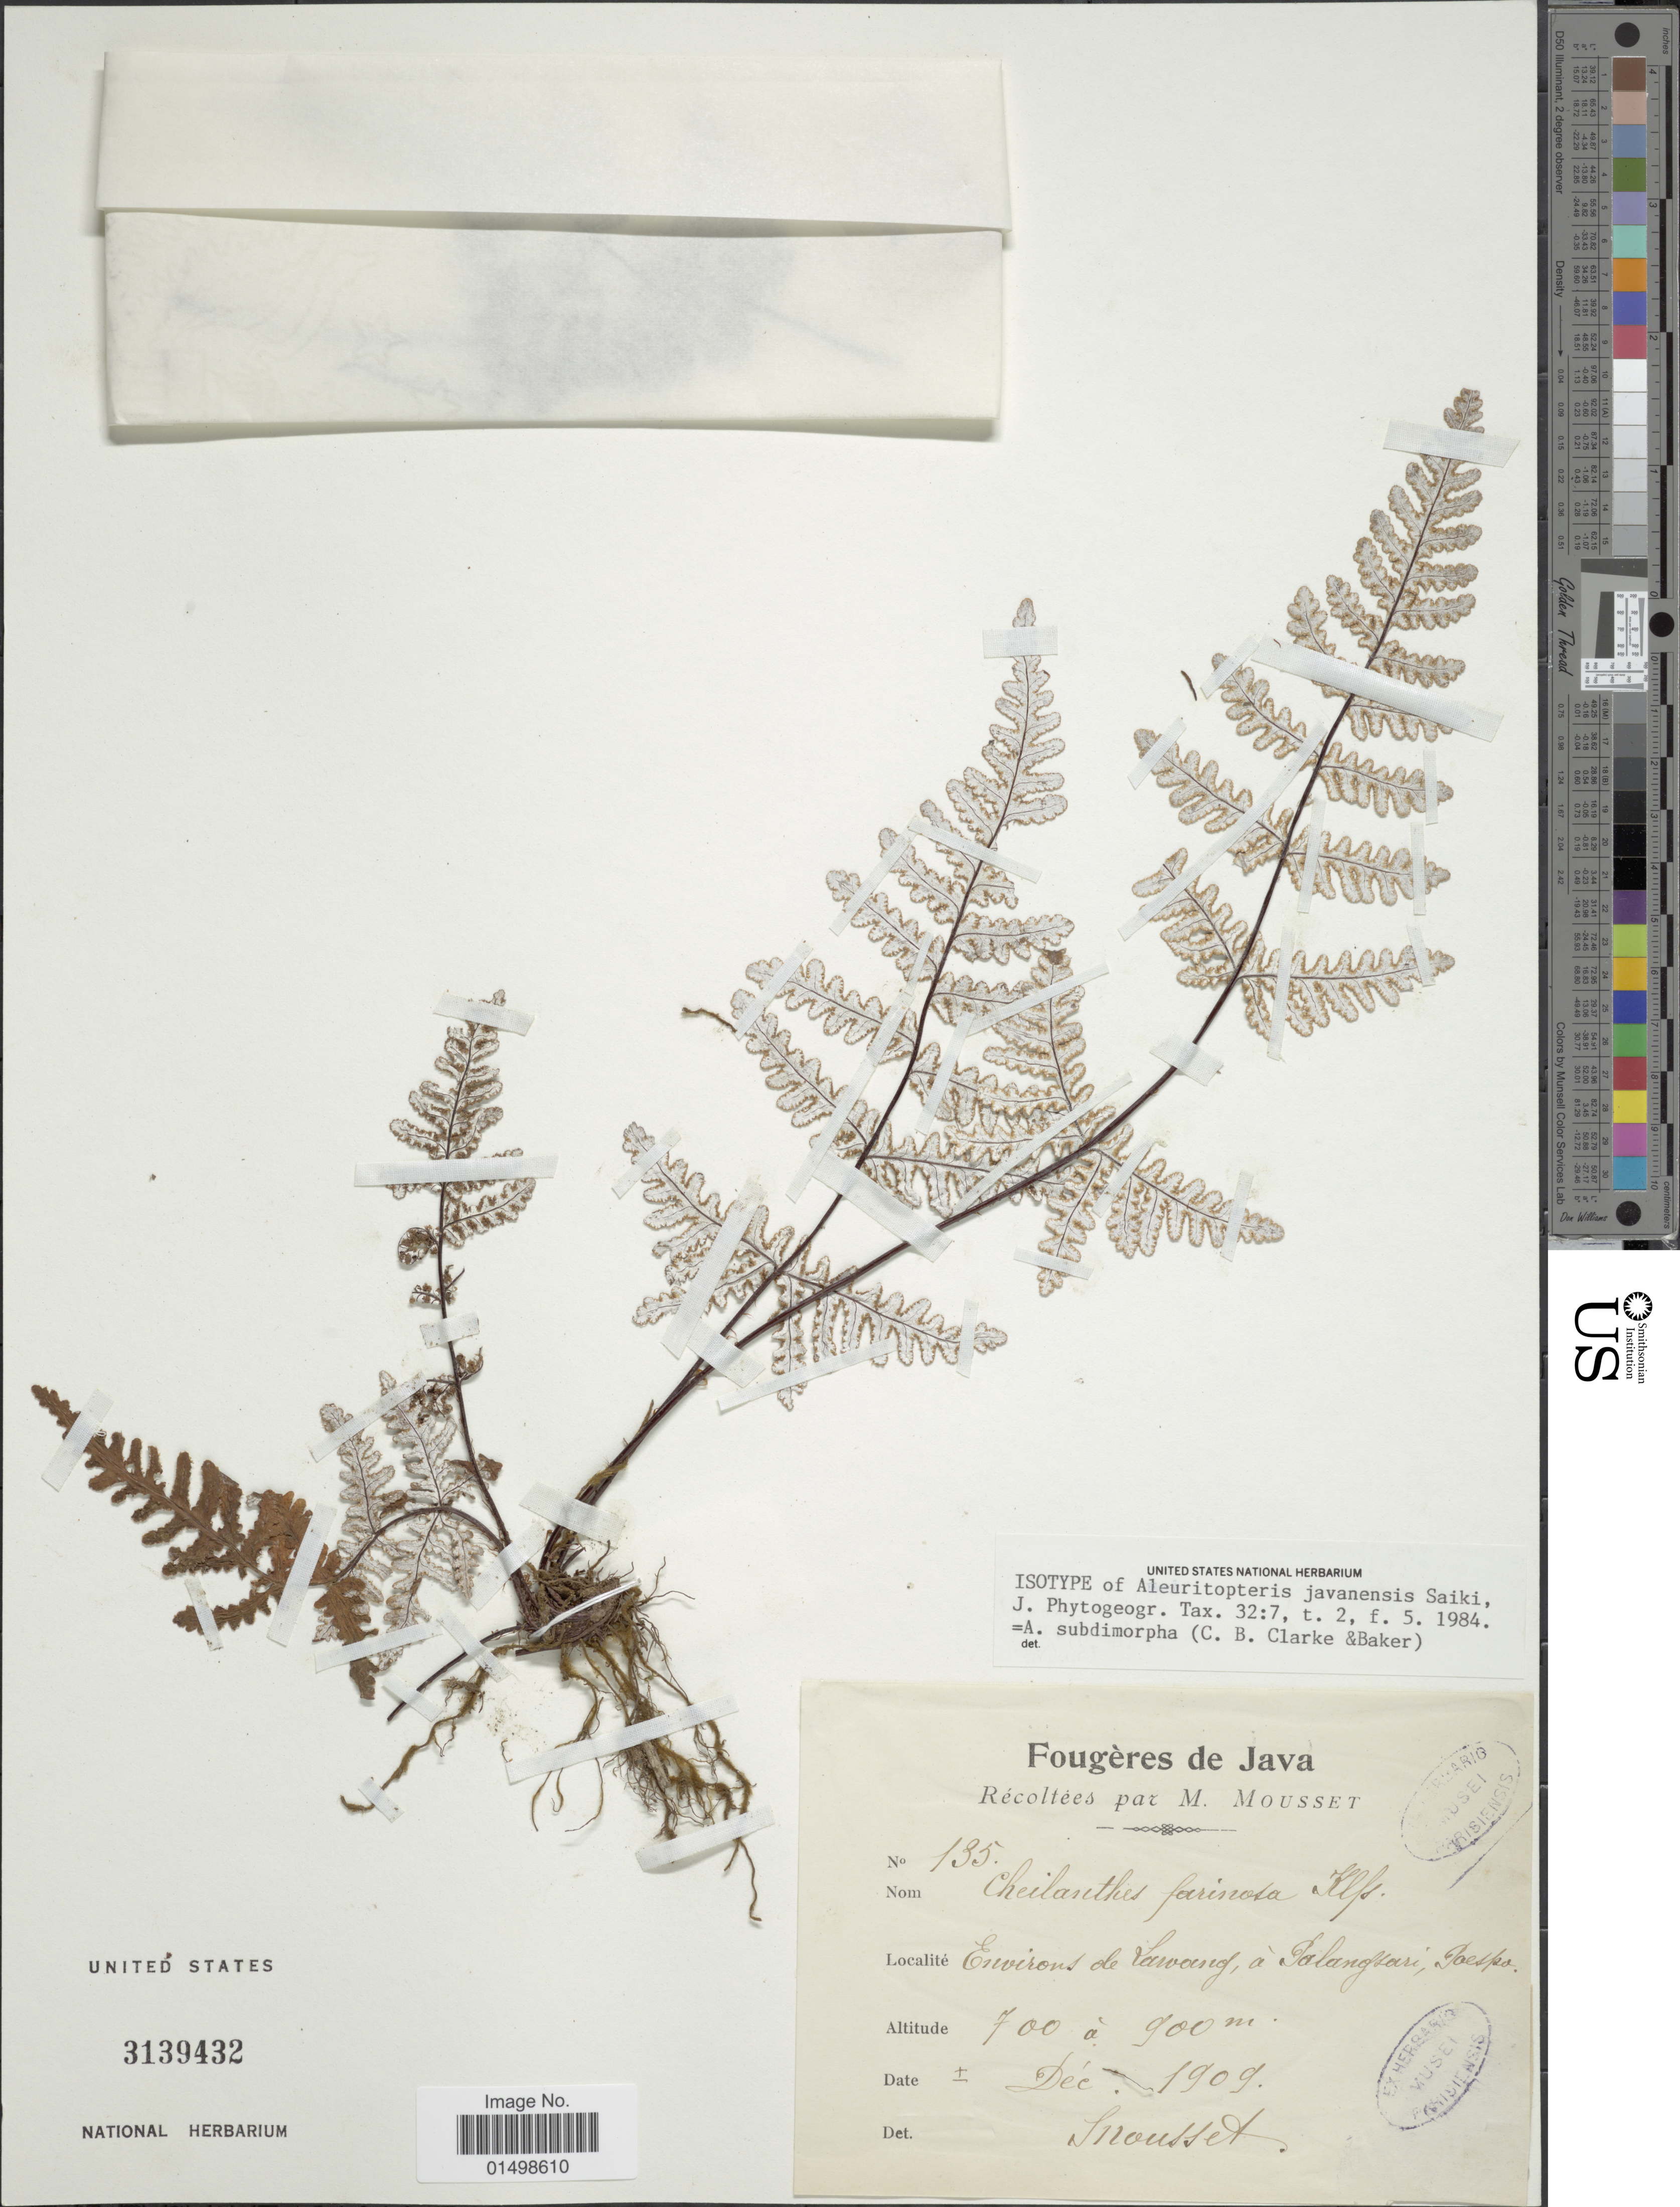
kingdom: Plantae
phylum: Tracheophyta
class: Polypodiopsida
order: Polypodiales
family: Pteridaceae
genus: Aleuritopteris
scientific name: Aleuritopteris sp.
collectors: M. Mousset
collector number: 135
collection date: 1909-12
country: Indonesia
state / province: Java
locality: Fougeres de Java. Environs de Lawang, a Palangsari, Joespo [interpreted]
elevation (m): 700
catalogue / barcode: US 3139432